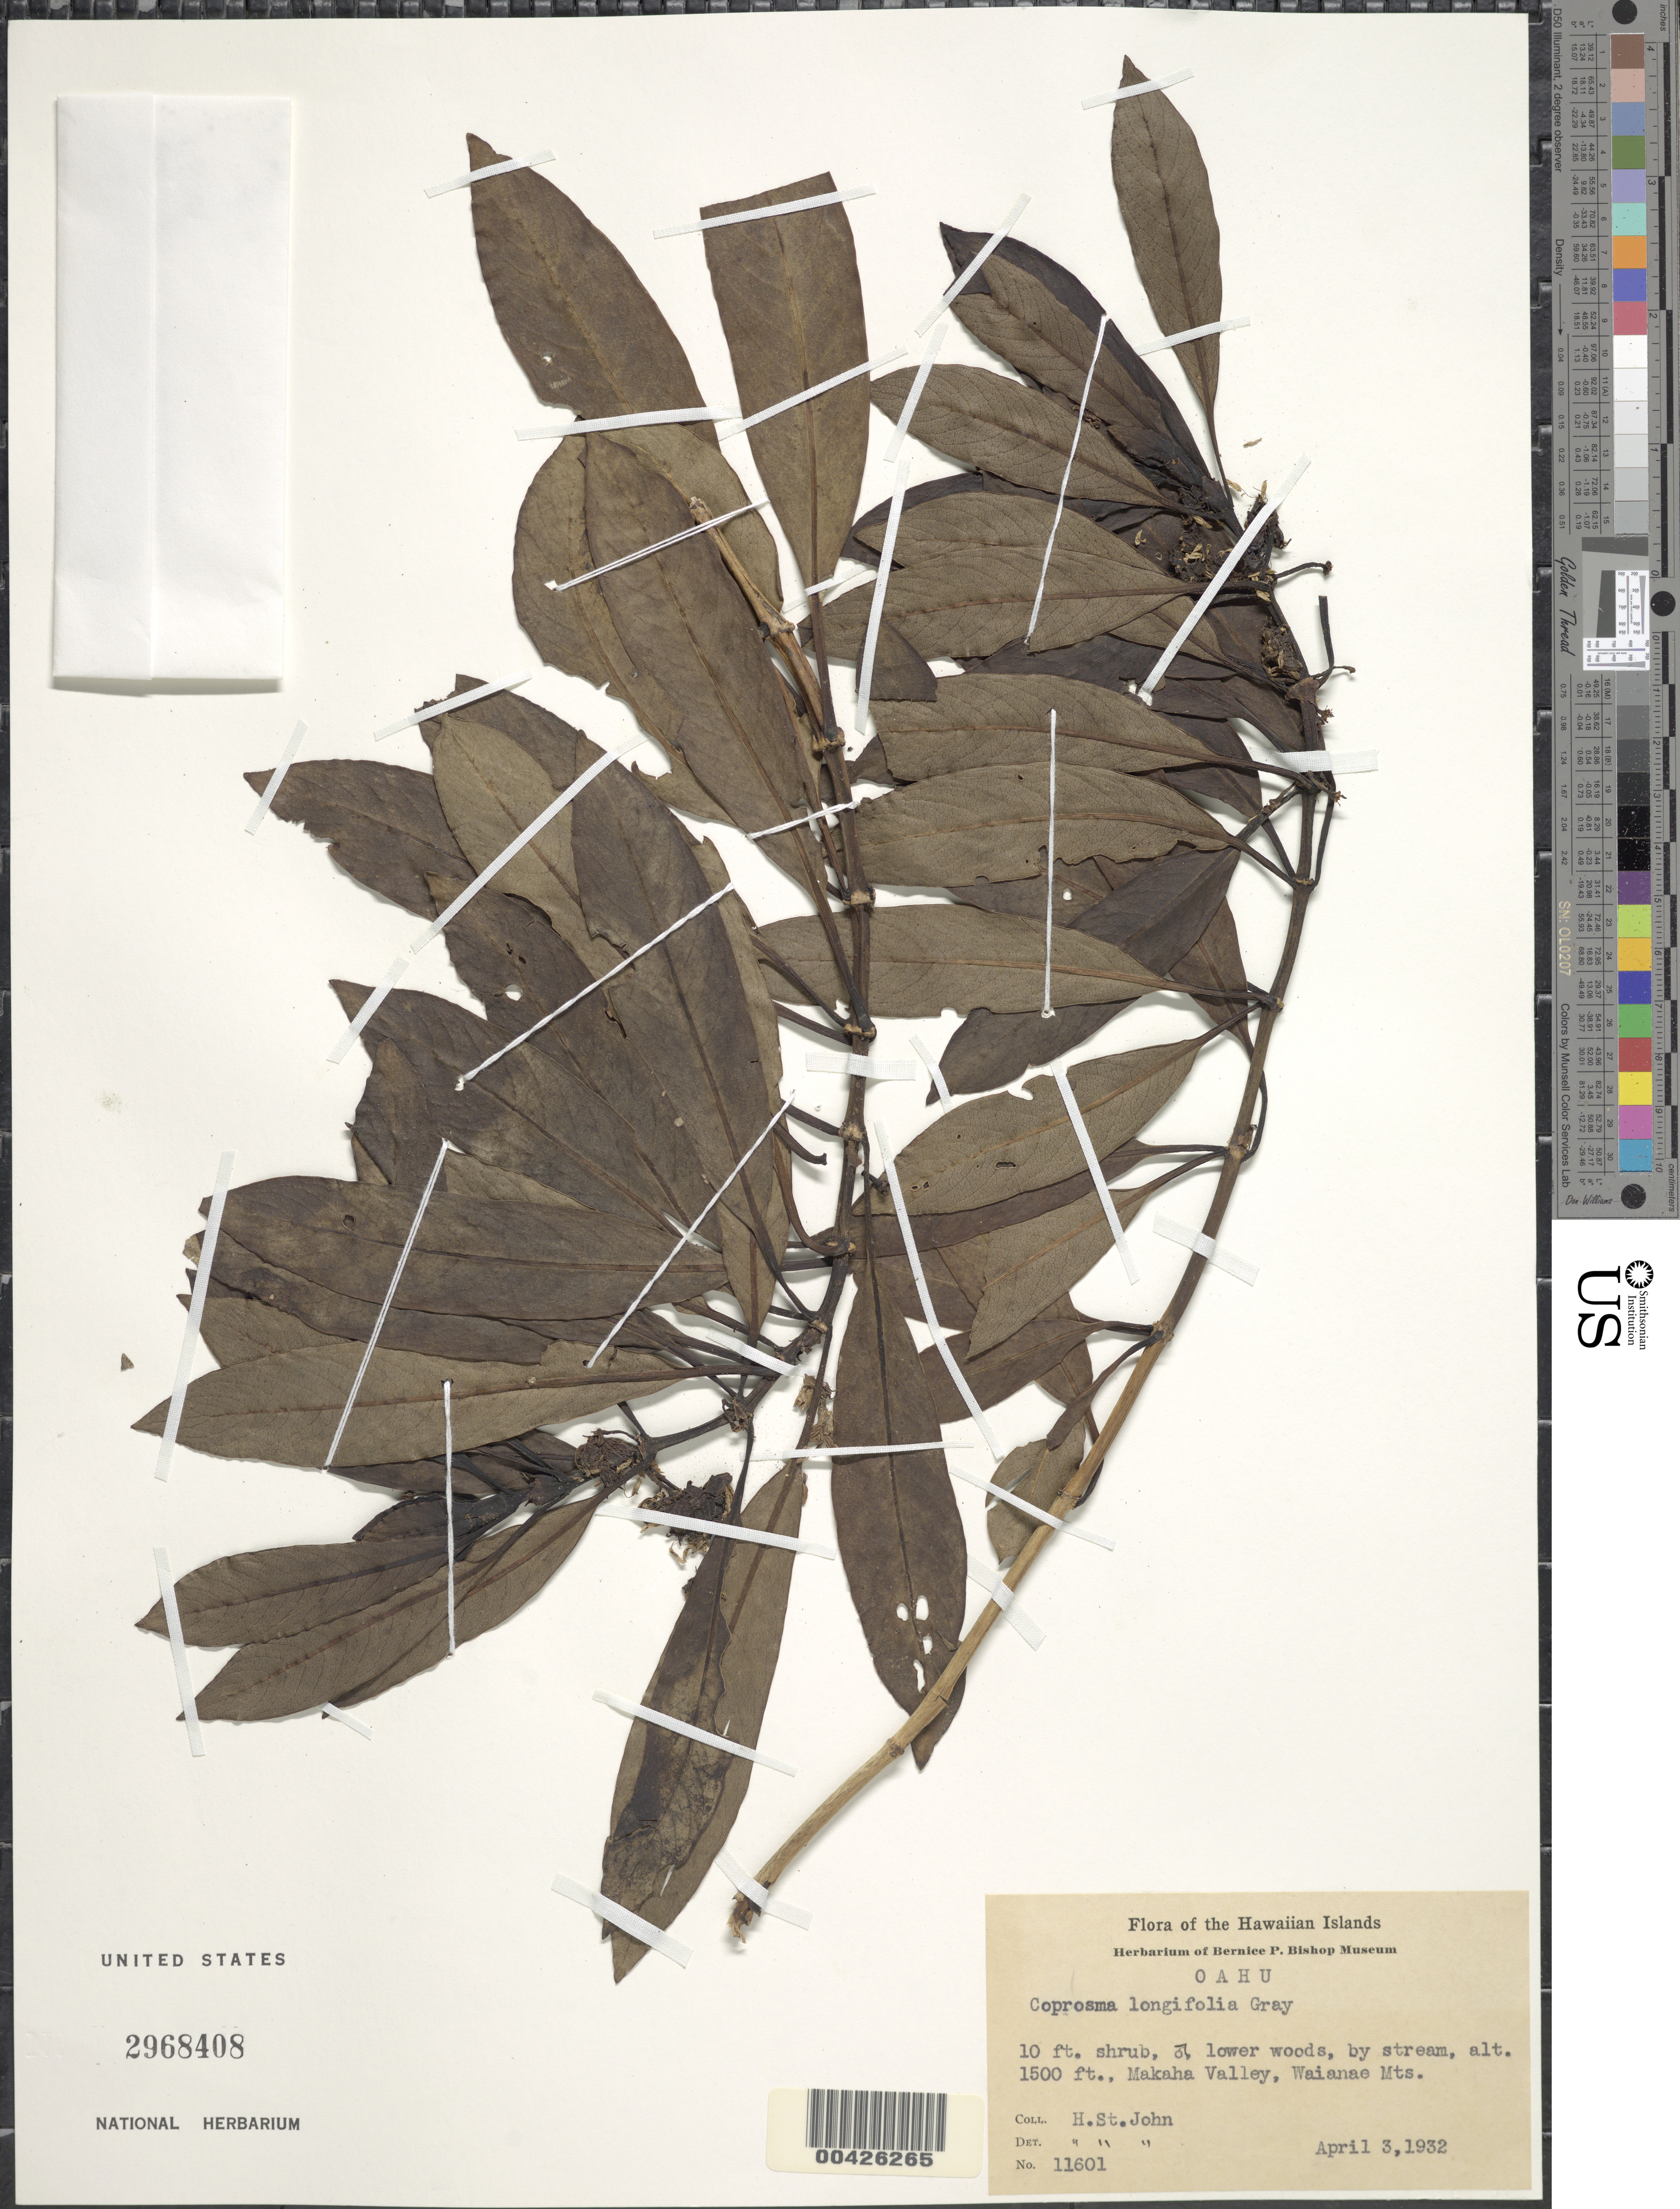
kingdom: Plantae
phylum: Tracheophyta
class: Magnoliopsida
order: Gentianales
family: Rubiaceae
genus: Coprosma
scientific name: Coprosma longifolia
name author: A. Gray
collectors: H. St. John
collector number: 11601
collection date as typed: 3 Apr 1932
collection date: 1932-04-03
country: United States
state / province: Hawaii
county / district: Honolulu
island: Oahu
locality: Makaha Valley, Waianae Mountains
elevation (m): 457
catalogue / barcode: US 2968408